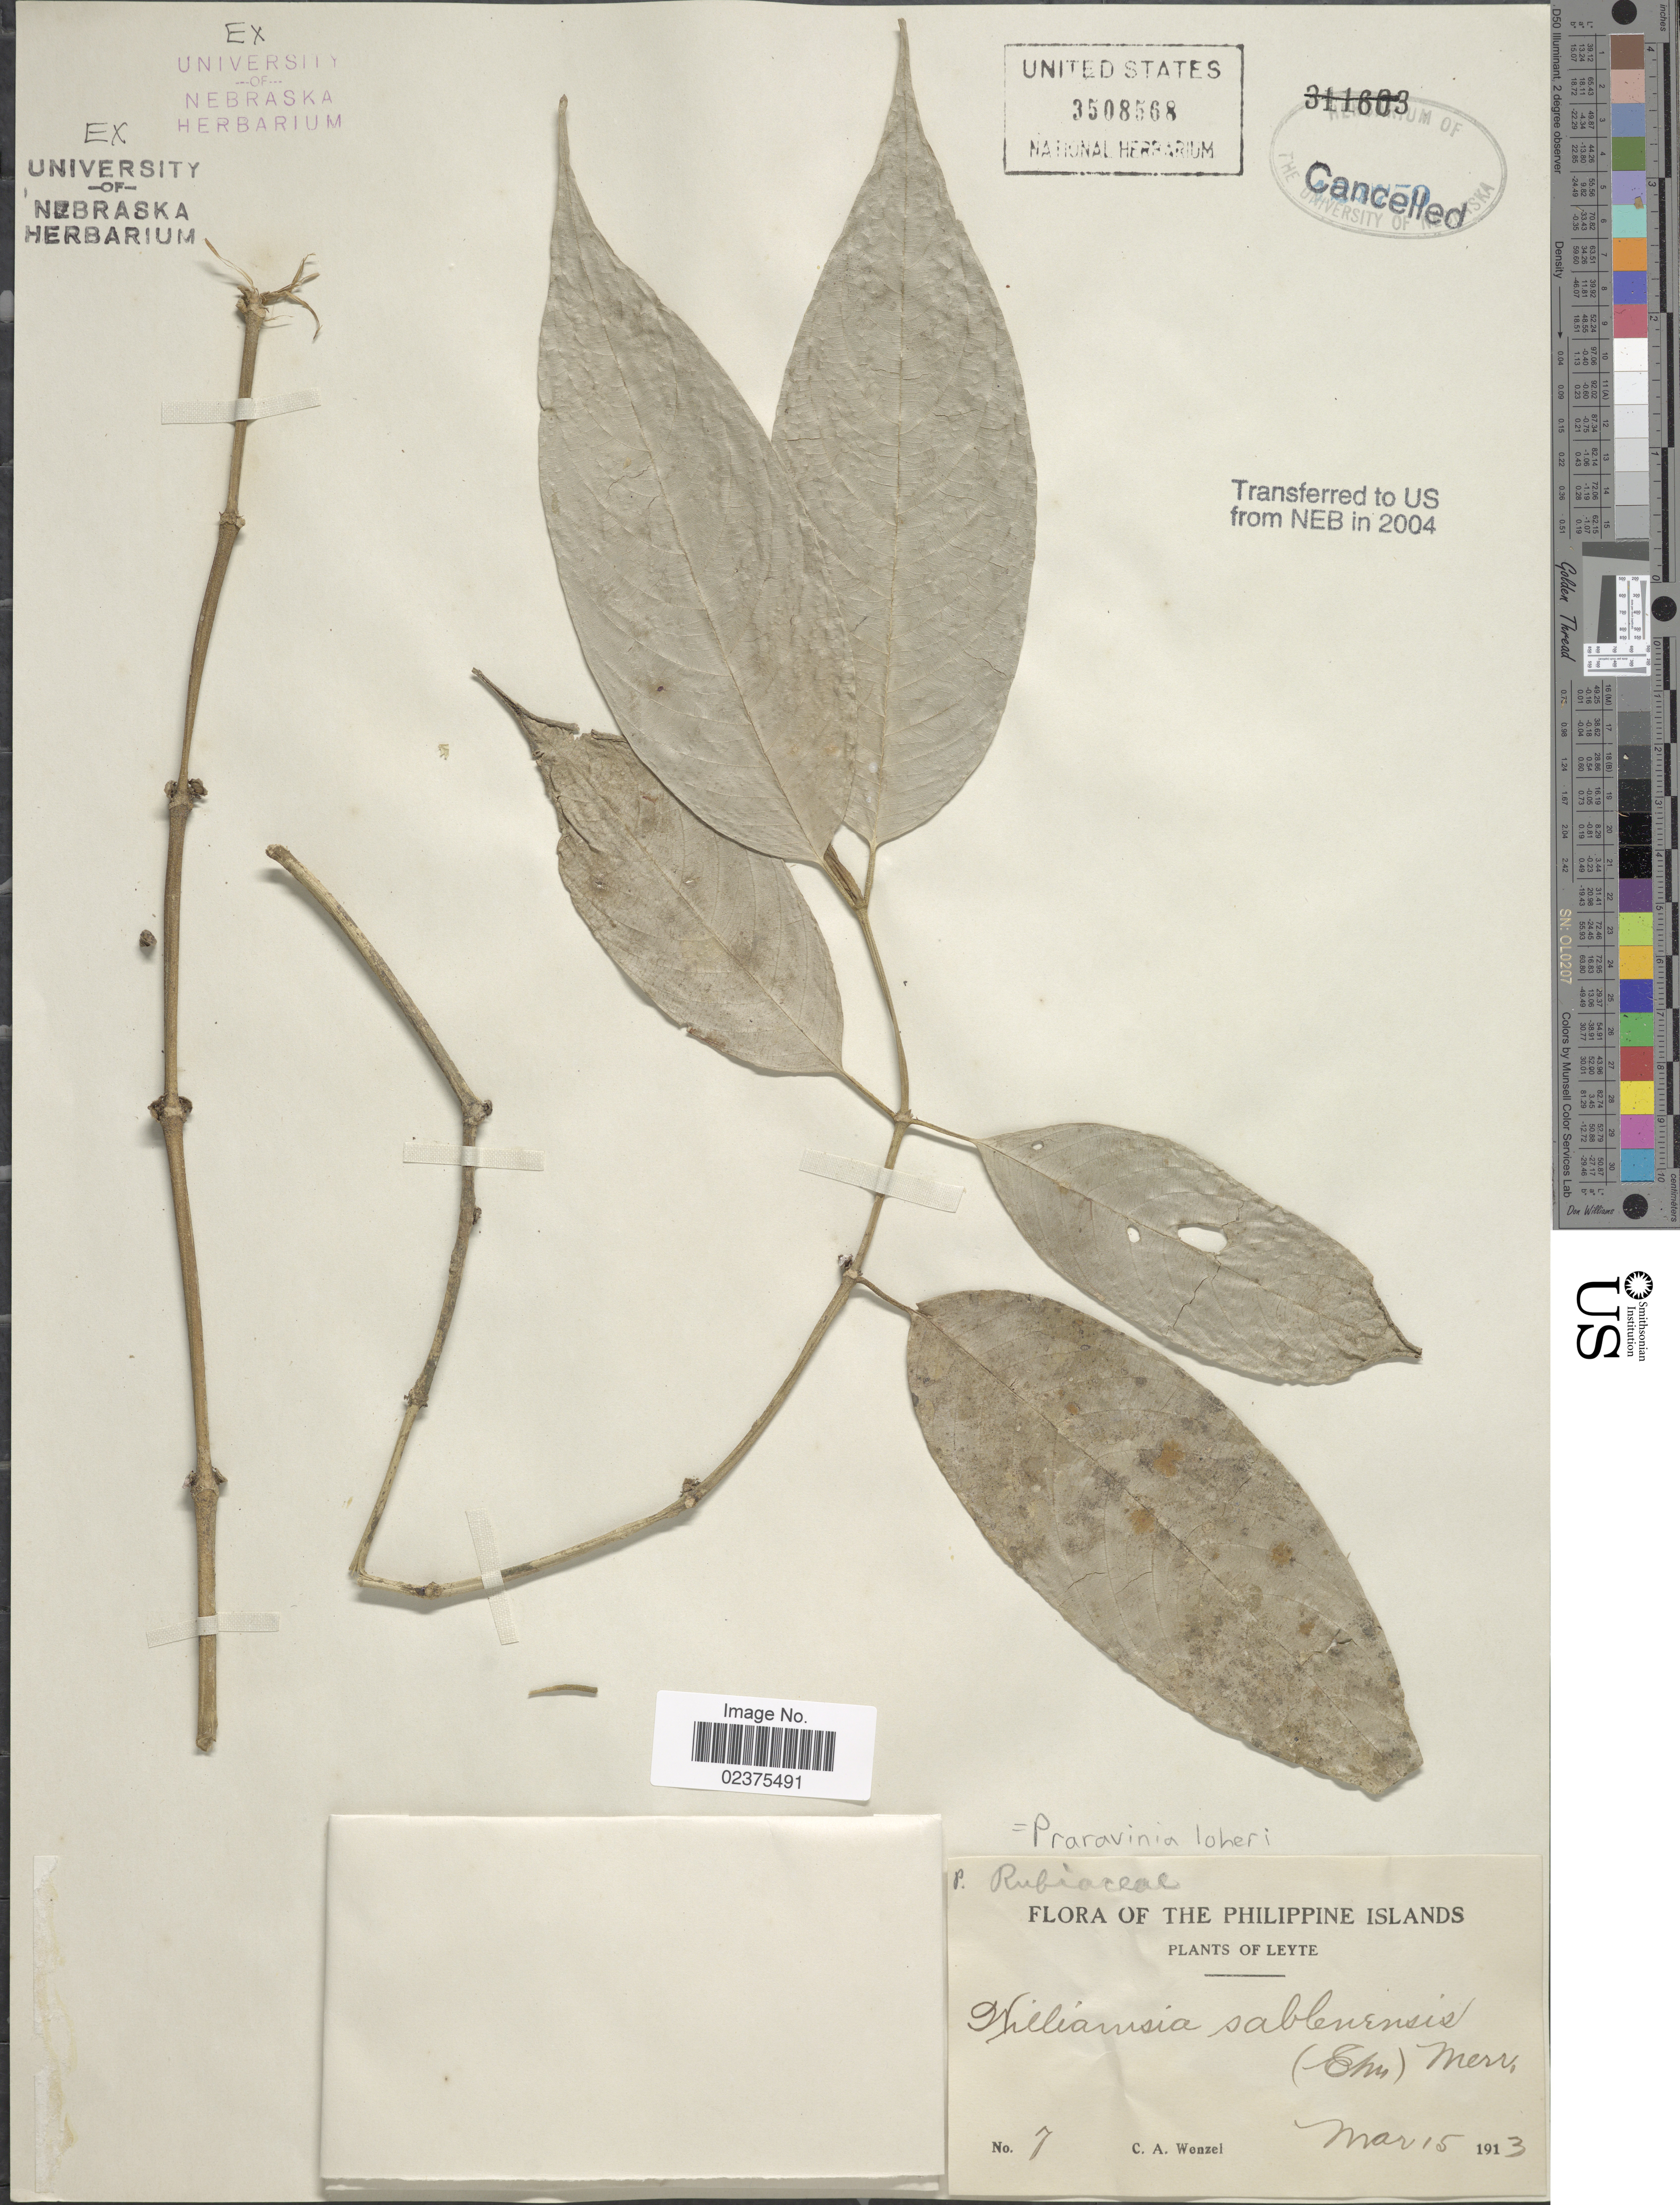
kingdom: Plantae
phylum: Tracheophyta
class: Magnoliopsida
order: Gentianales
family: Rubiaceae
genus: Praravinia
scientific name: Praravinia loheri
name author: (Merr.) Bremek.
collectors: C. Wenzel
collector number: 7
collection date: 1913-03-15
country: Philippines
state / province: Eastern Visayas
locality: Leyte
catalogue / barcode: US 3508568